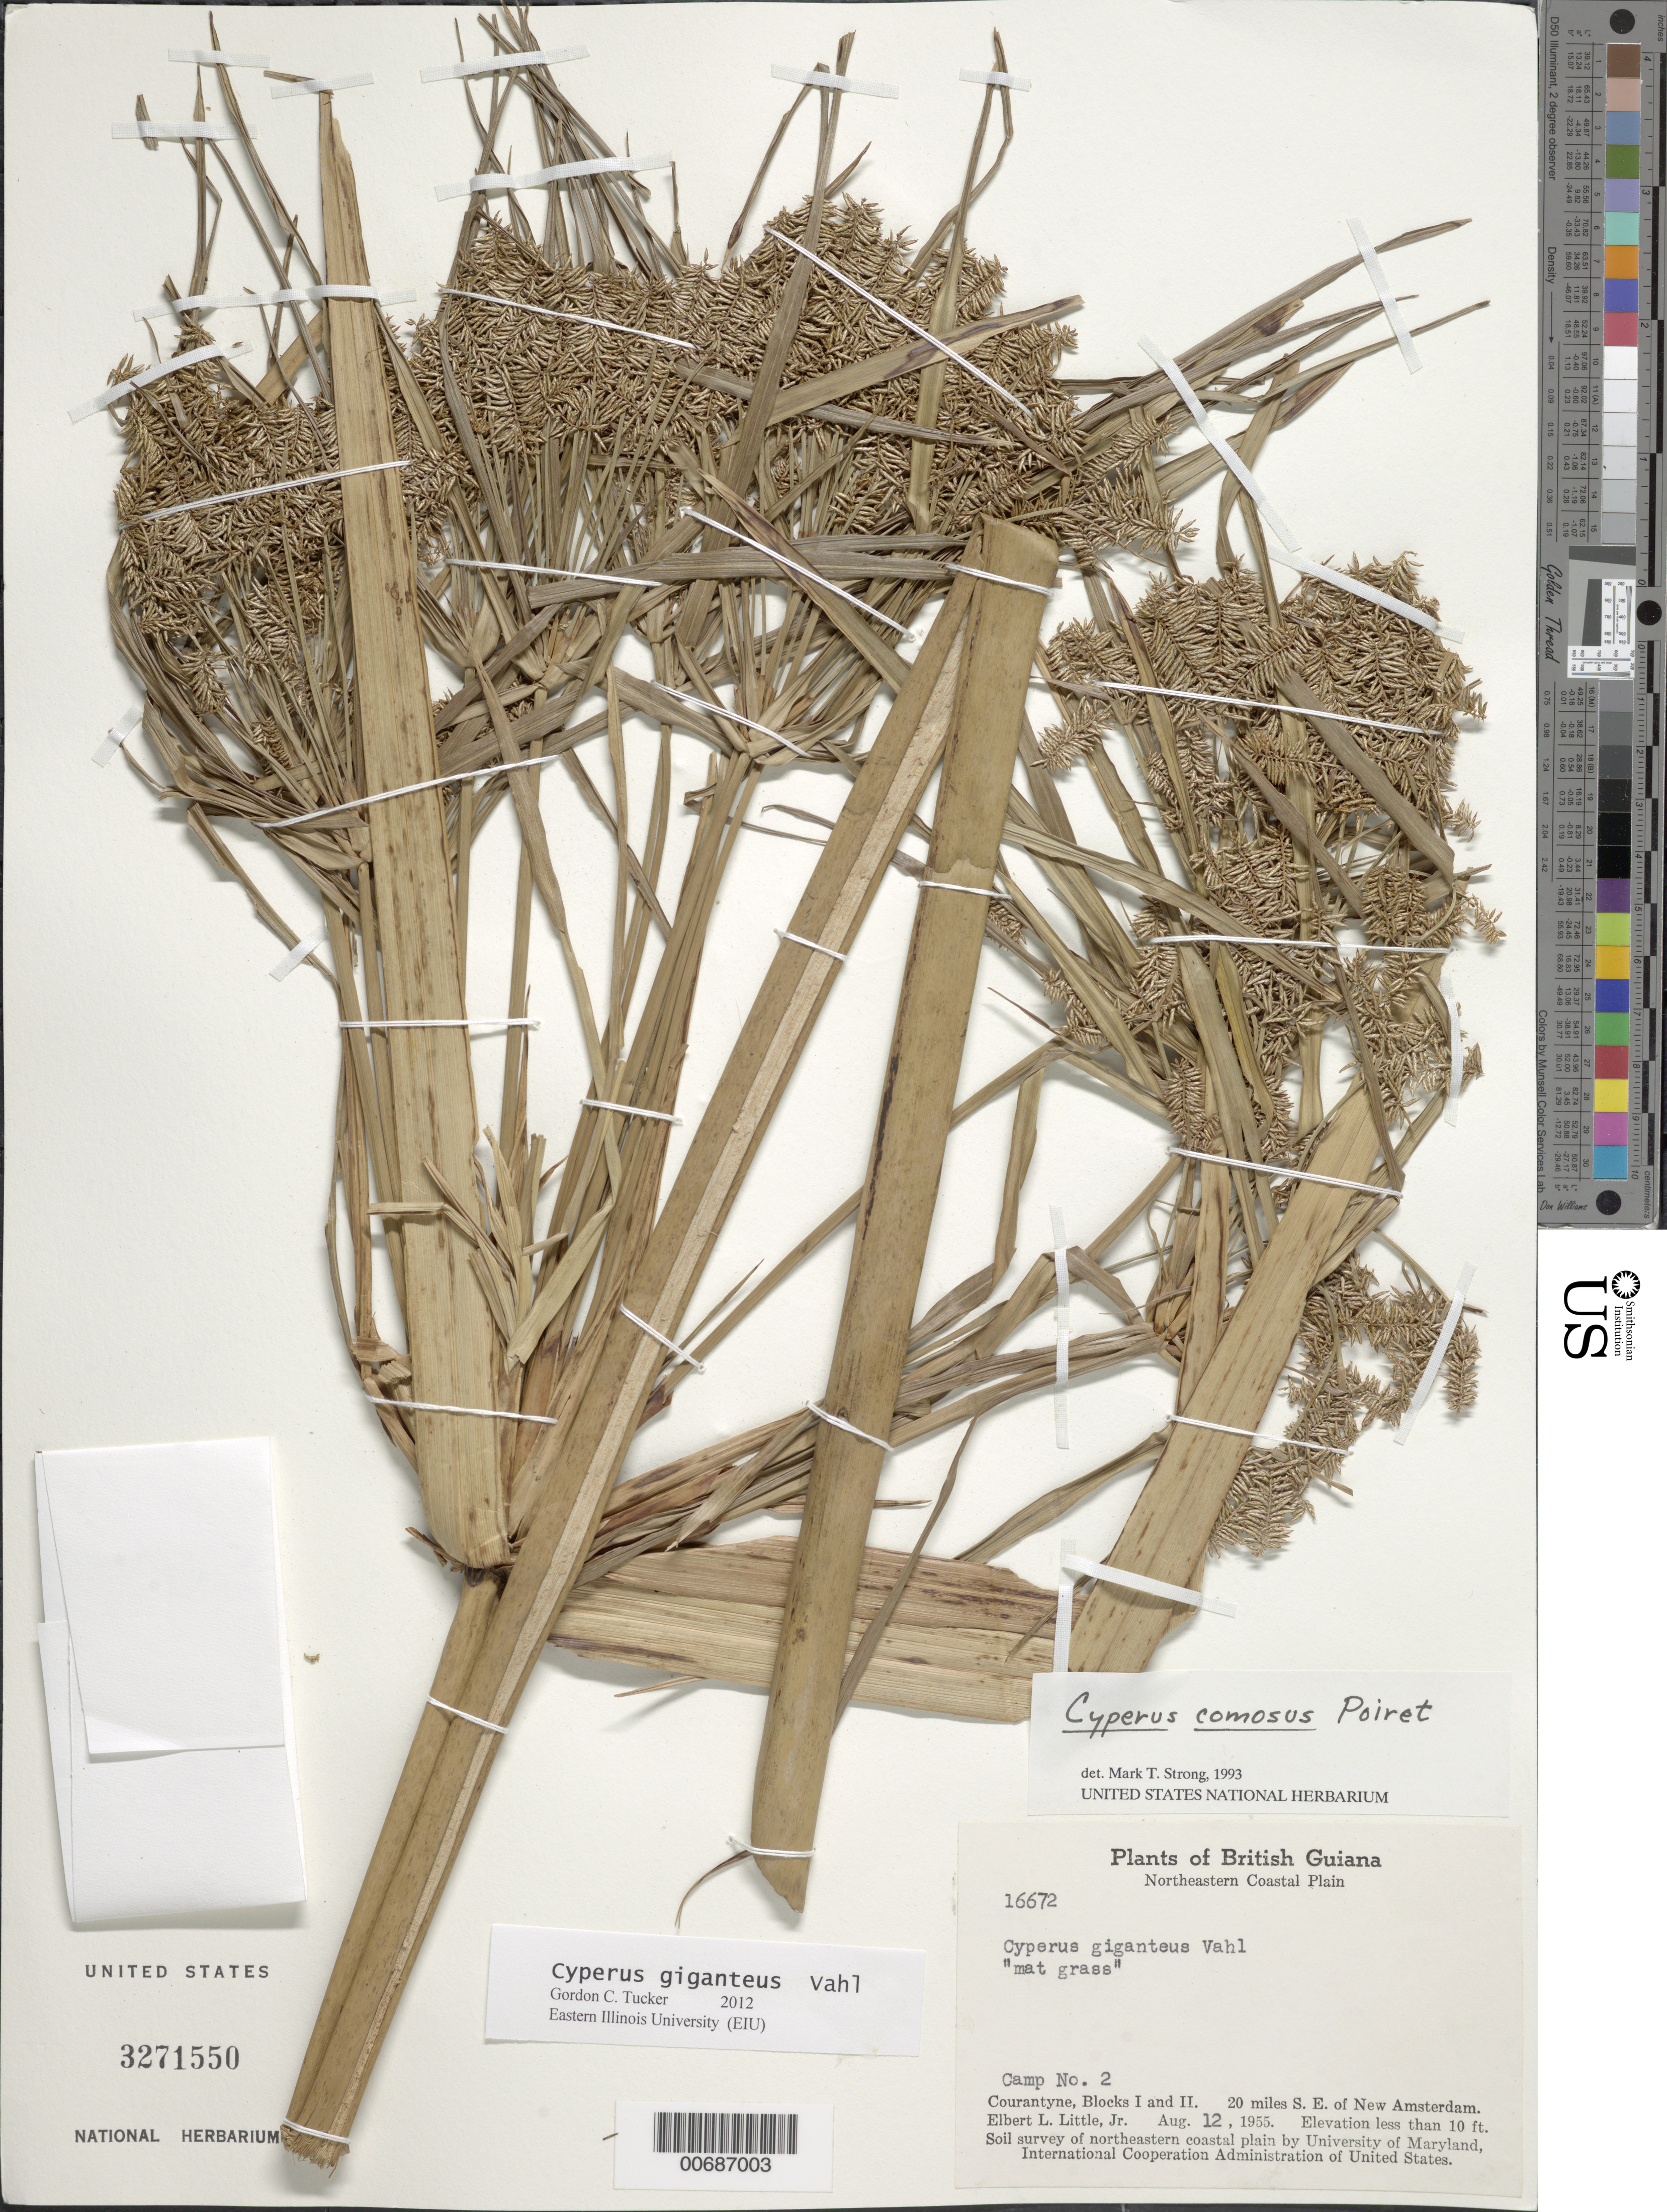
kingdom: Plantae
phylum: Tracheophyta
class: Liliopsida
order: Poales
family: Cyperaceae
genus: Cyperus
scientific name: Cyperus giganteus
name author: Vahl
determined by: Tucker, G. C.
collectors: E. L. Little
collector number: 16672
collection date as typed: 12-Aug-55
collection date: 1955-08-12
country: Guyana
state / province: E. Berbice-Corentyne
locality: Courantyne, Blocks I & II. 20 mi. SE of New Amsterdam, Camp No. 2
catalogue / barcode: US 3271550